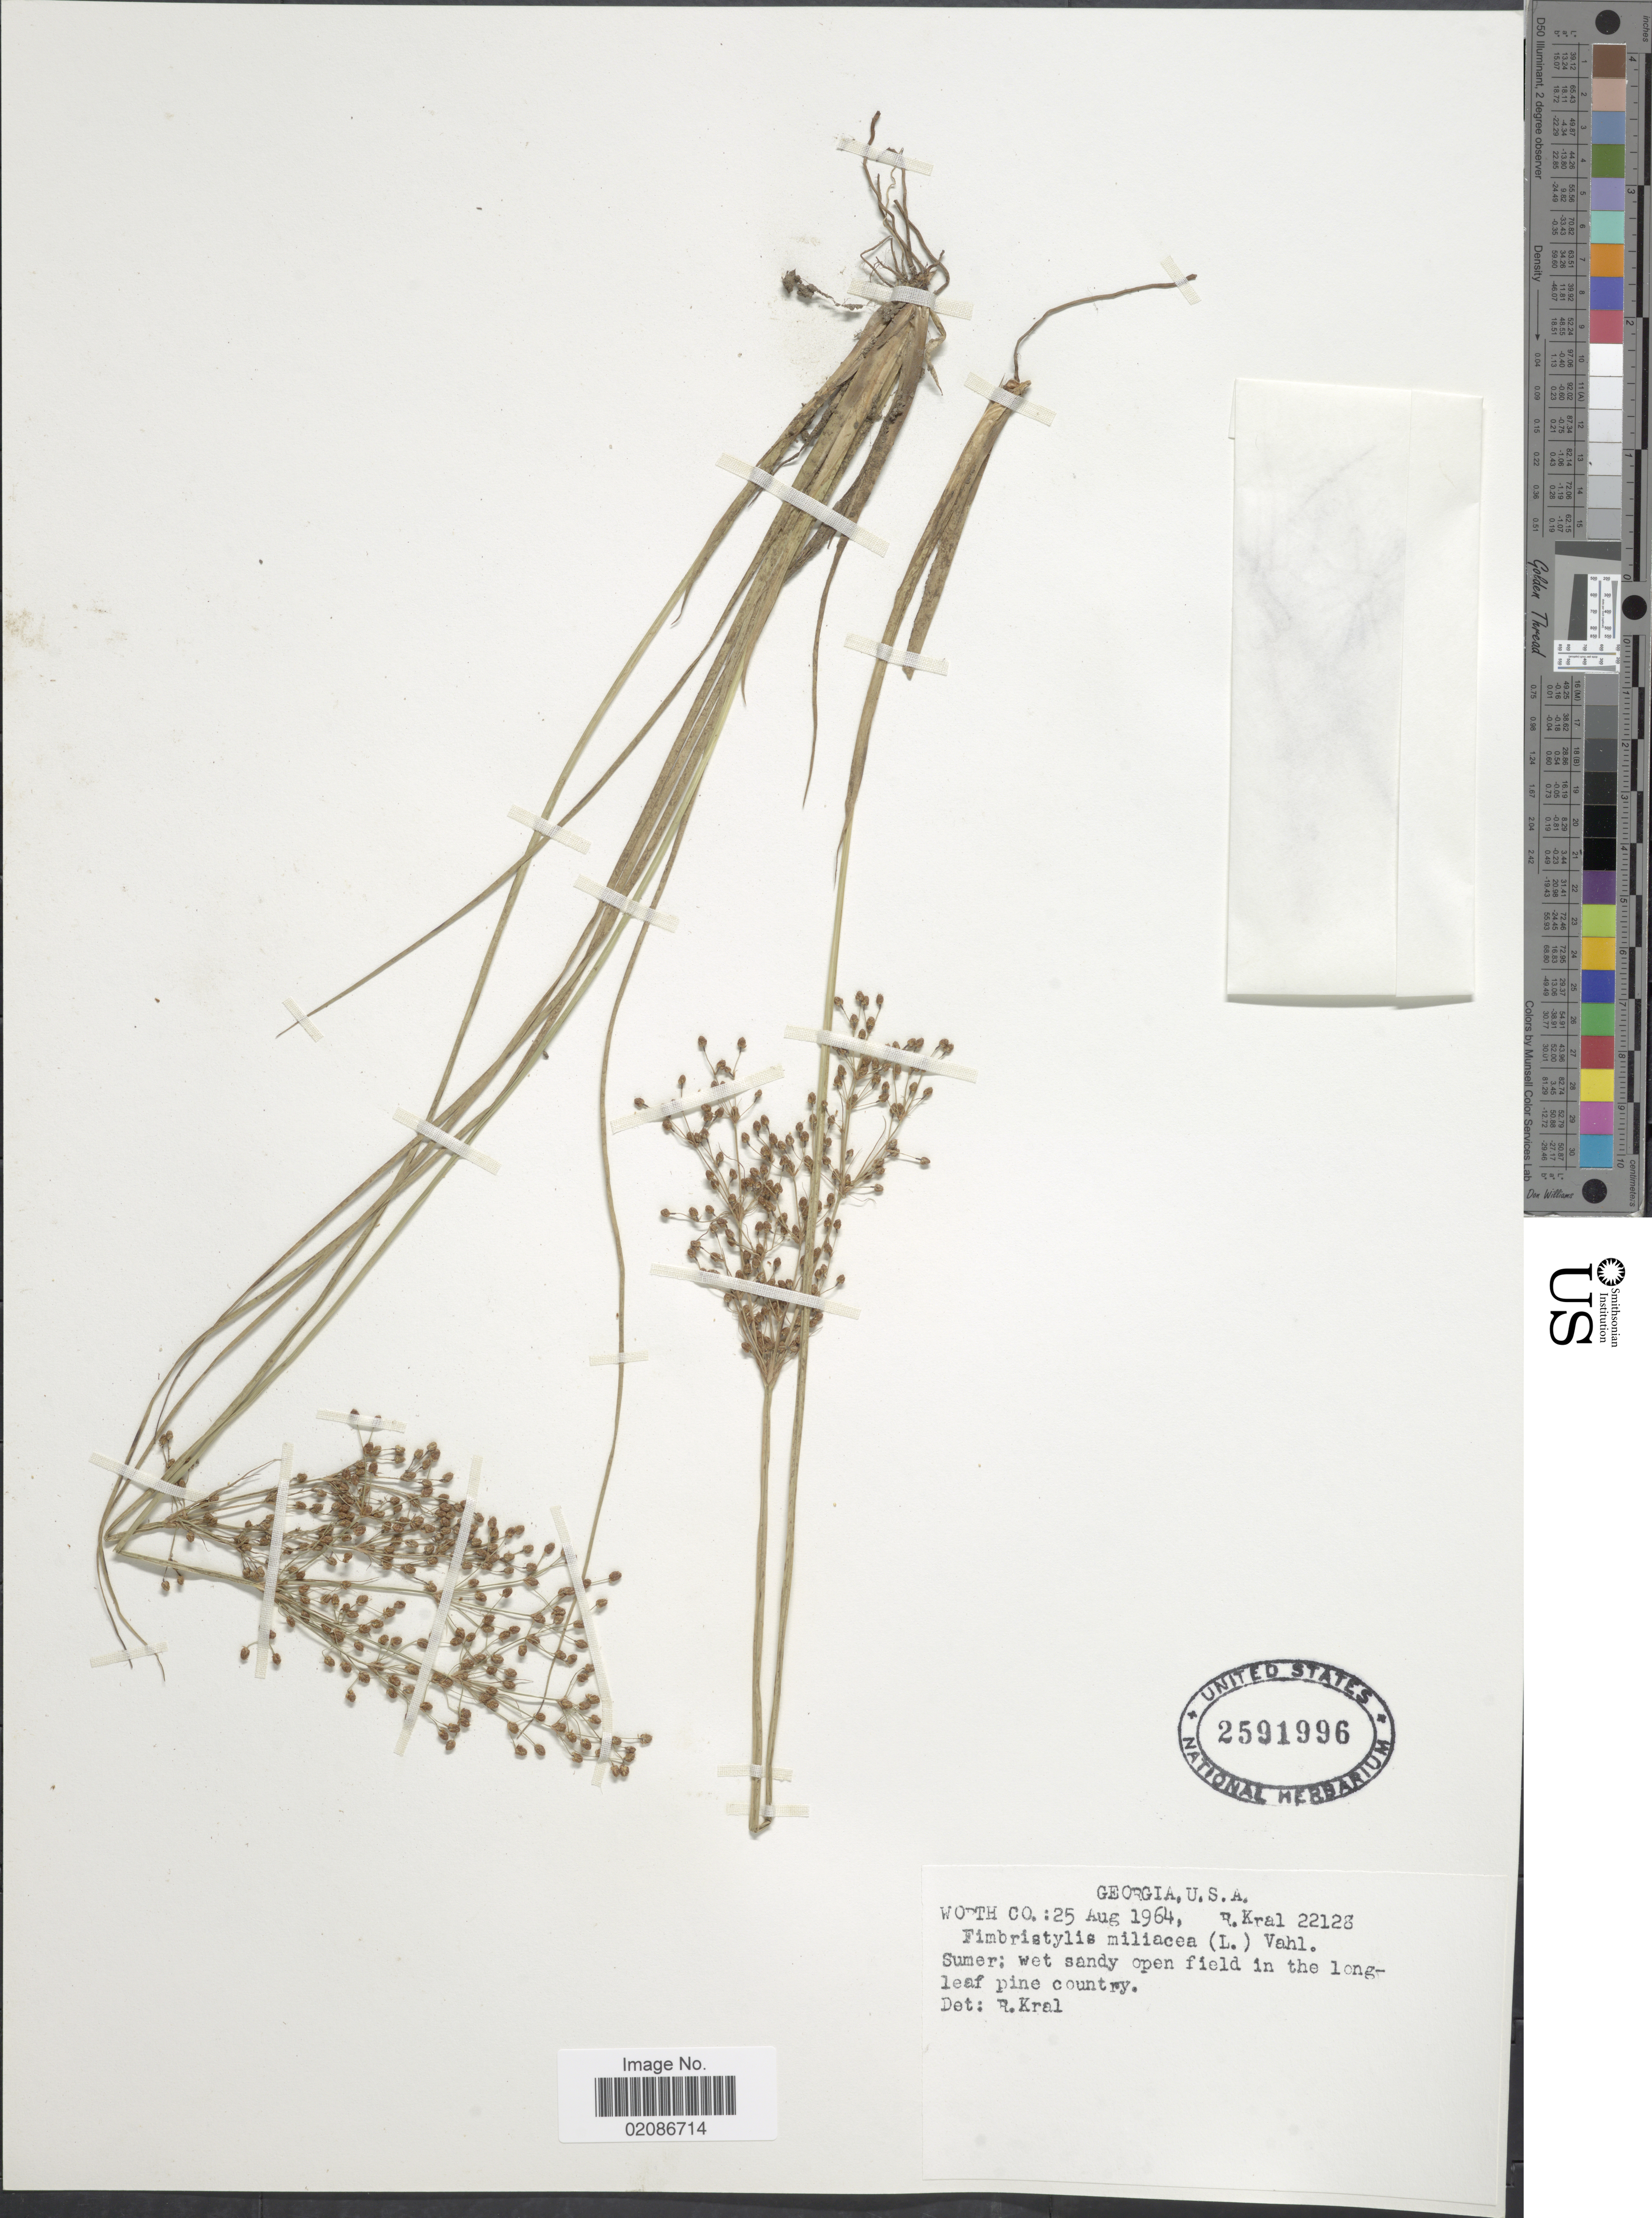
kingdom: Plantae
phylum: Tracheophyta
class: Liliopsida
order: Poales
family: Cyperaceae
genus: Fimbristylis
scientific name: Fimbristylis littoralis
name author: Gaudich.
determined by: Strong, M. T., (US), Smithsonian Institution - National Museum of Natural History (UNITED STATES)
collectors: R. Kral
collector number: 22128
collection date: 1964-08-25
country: United States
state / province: Georgia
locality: U.S.A. Worth Co.: Sumer; wet sandy open field in the longleaf pine country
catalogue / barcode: US 2591996